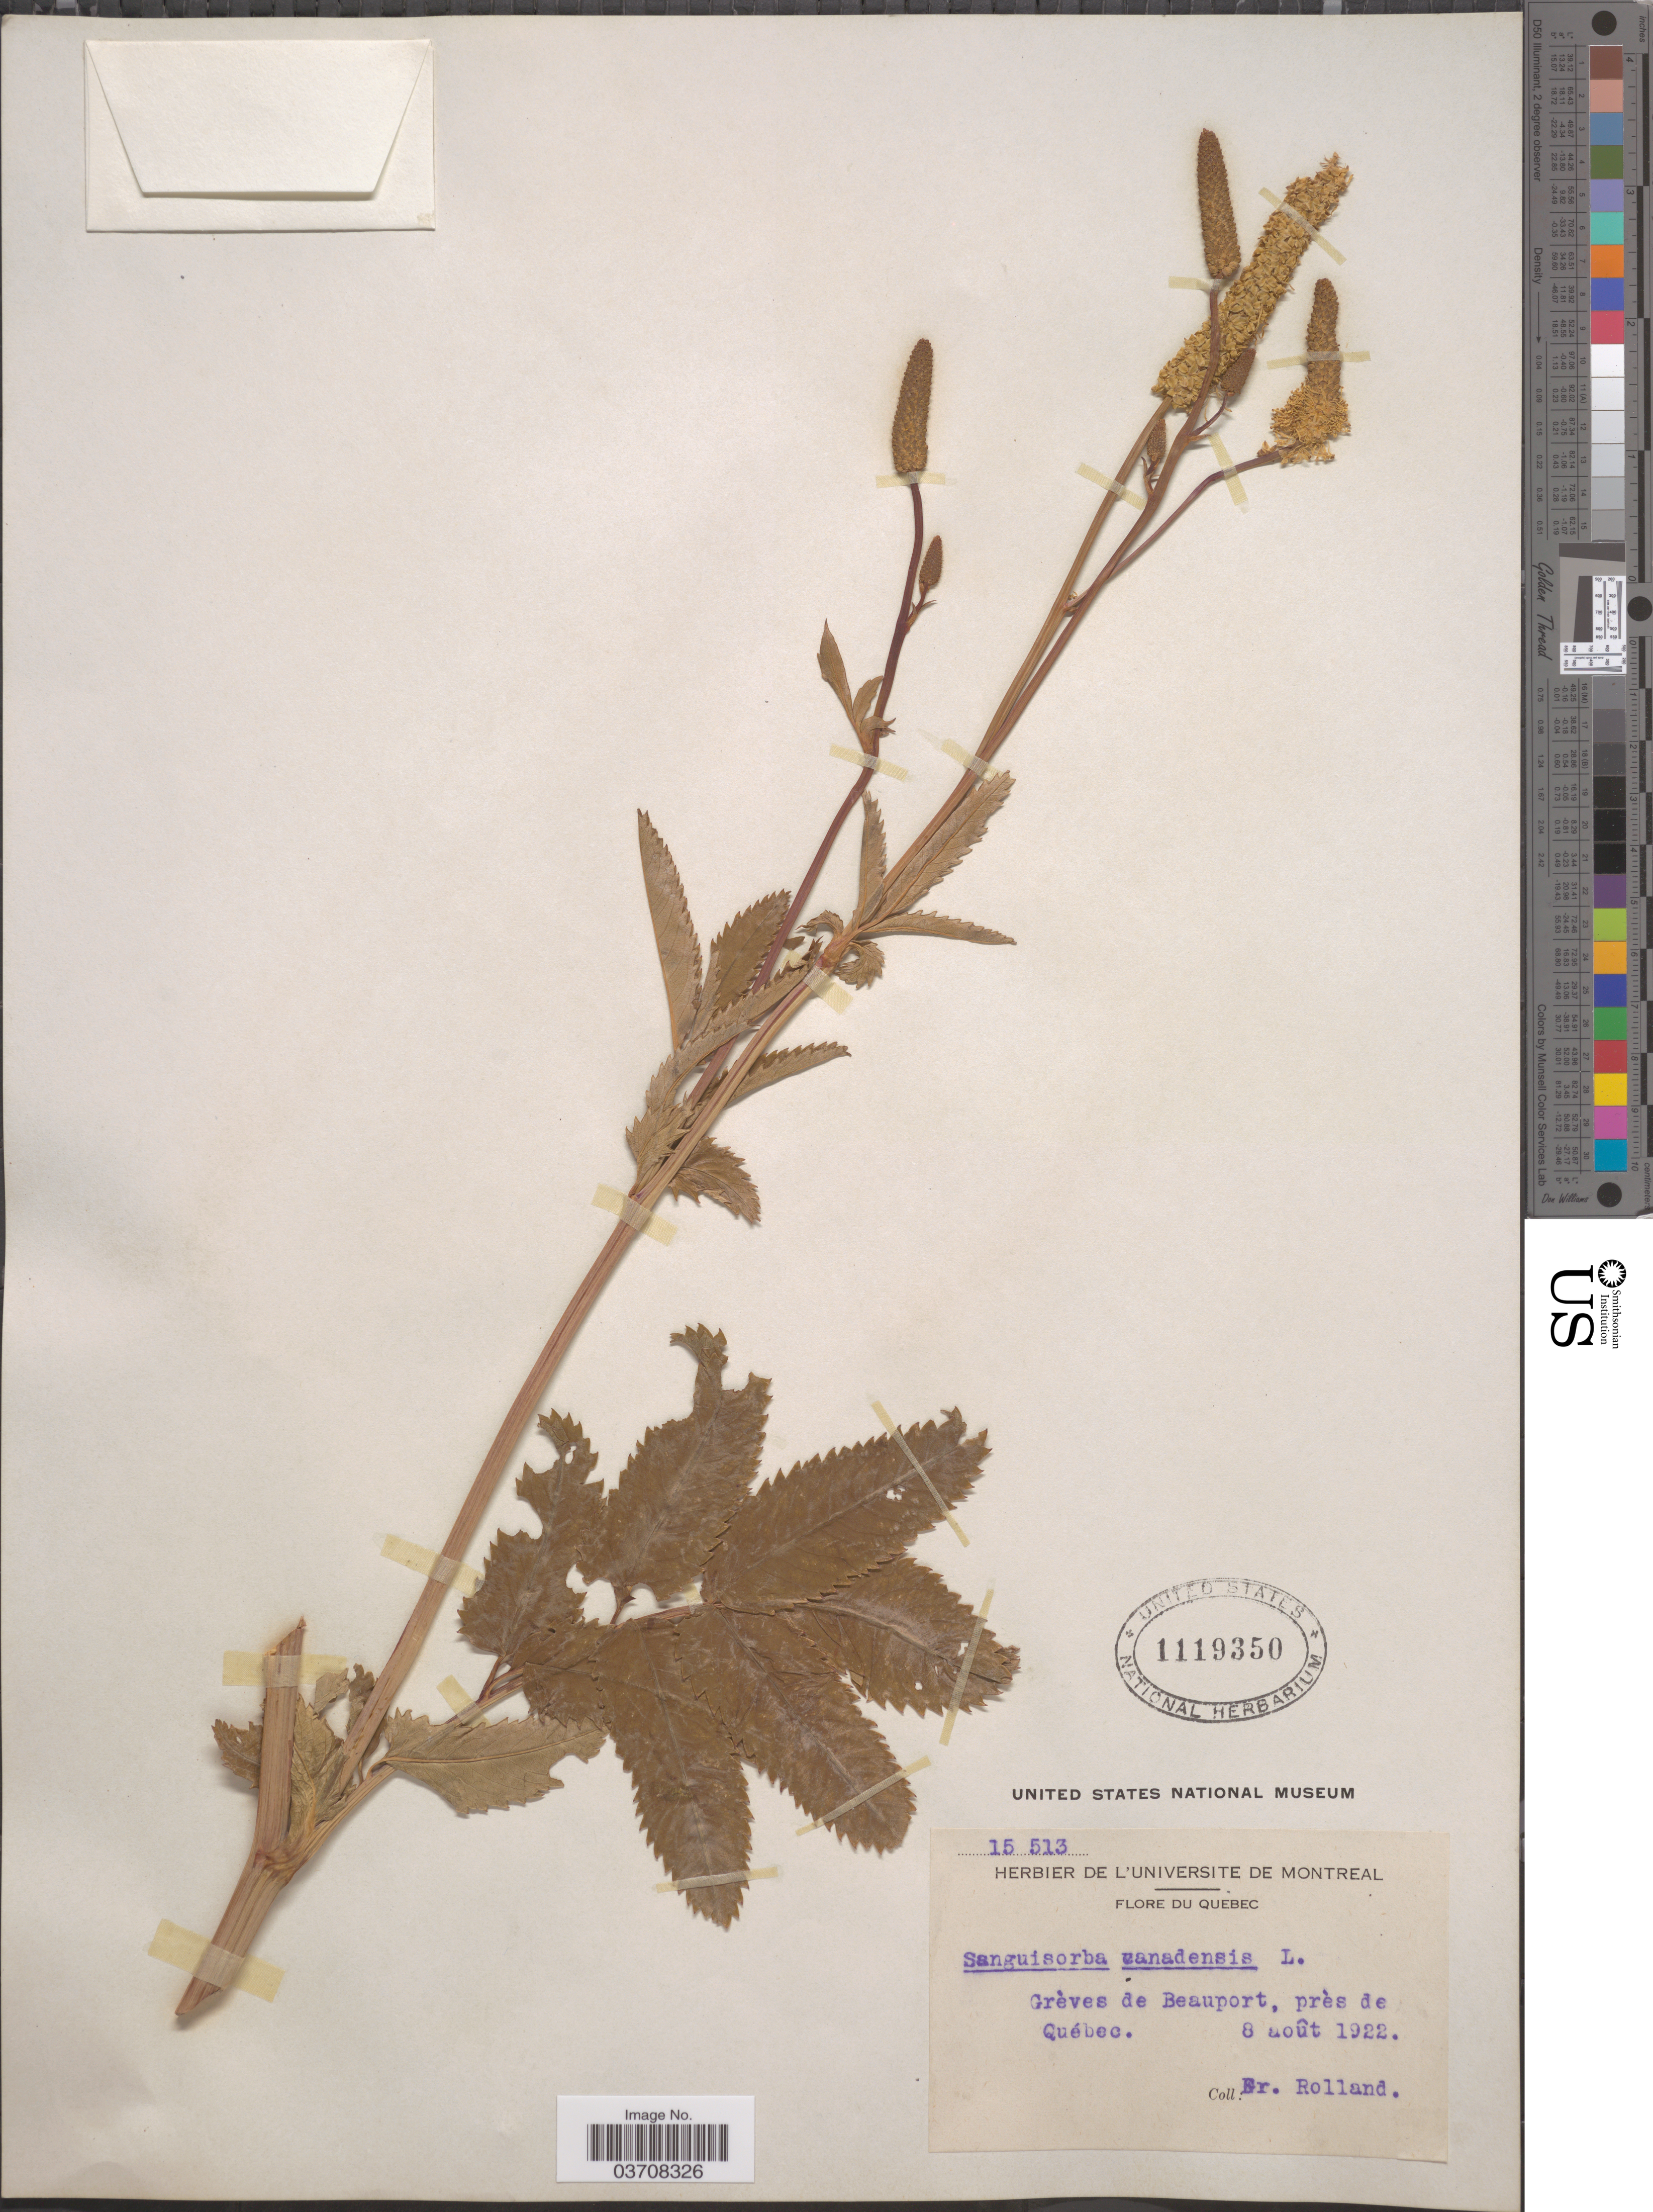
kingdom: Plantae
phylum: Tracheophyta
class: Magnoliopsida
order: Rosales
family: Rosaceae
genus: Sanguisorba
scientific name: Sanguisorba canadensis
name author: L.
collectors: B. Rolland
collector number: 15513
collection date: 1922-08-08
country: Canada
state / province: Quebec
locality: Grèves de Beauport, près de Québec.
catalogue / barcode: US 1119350